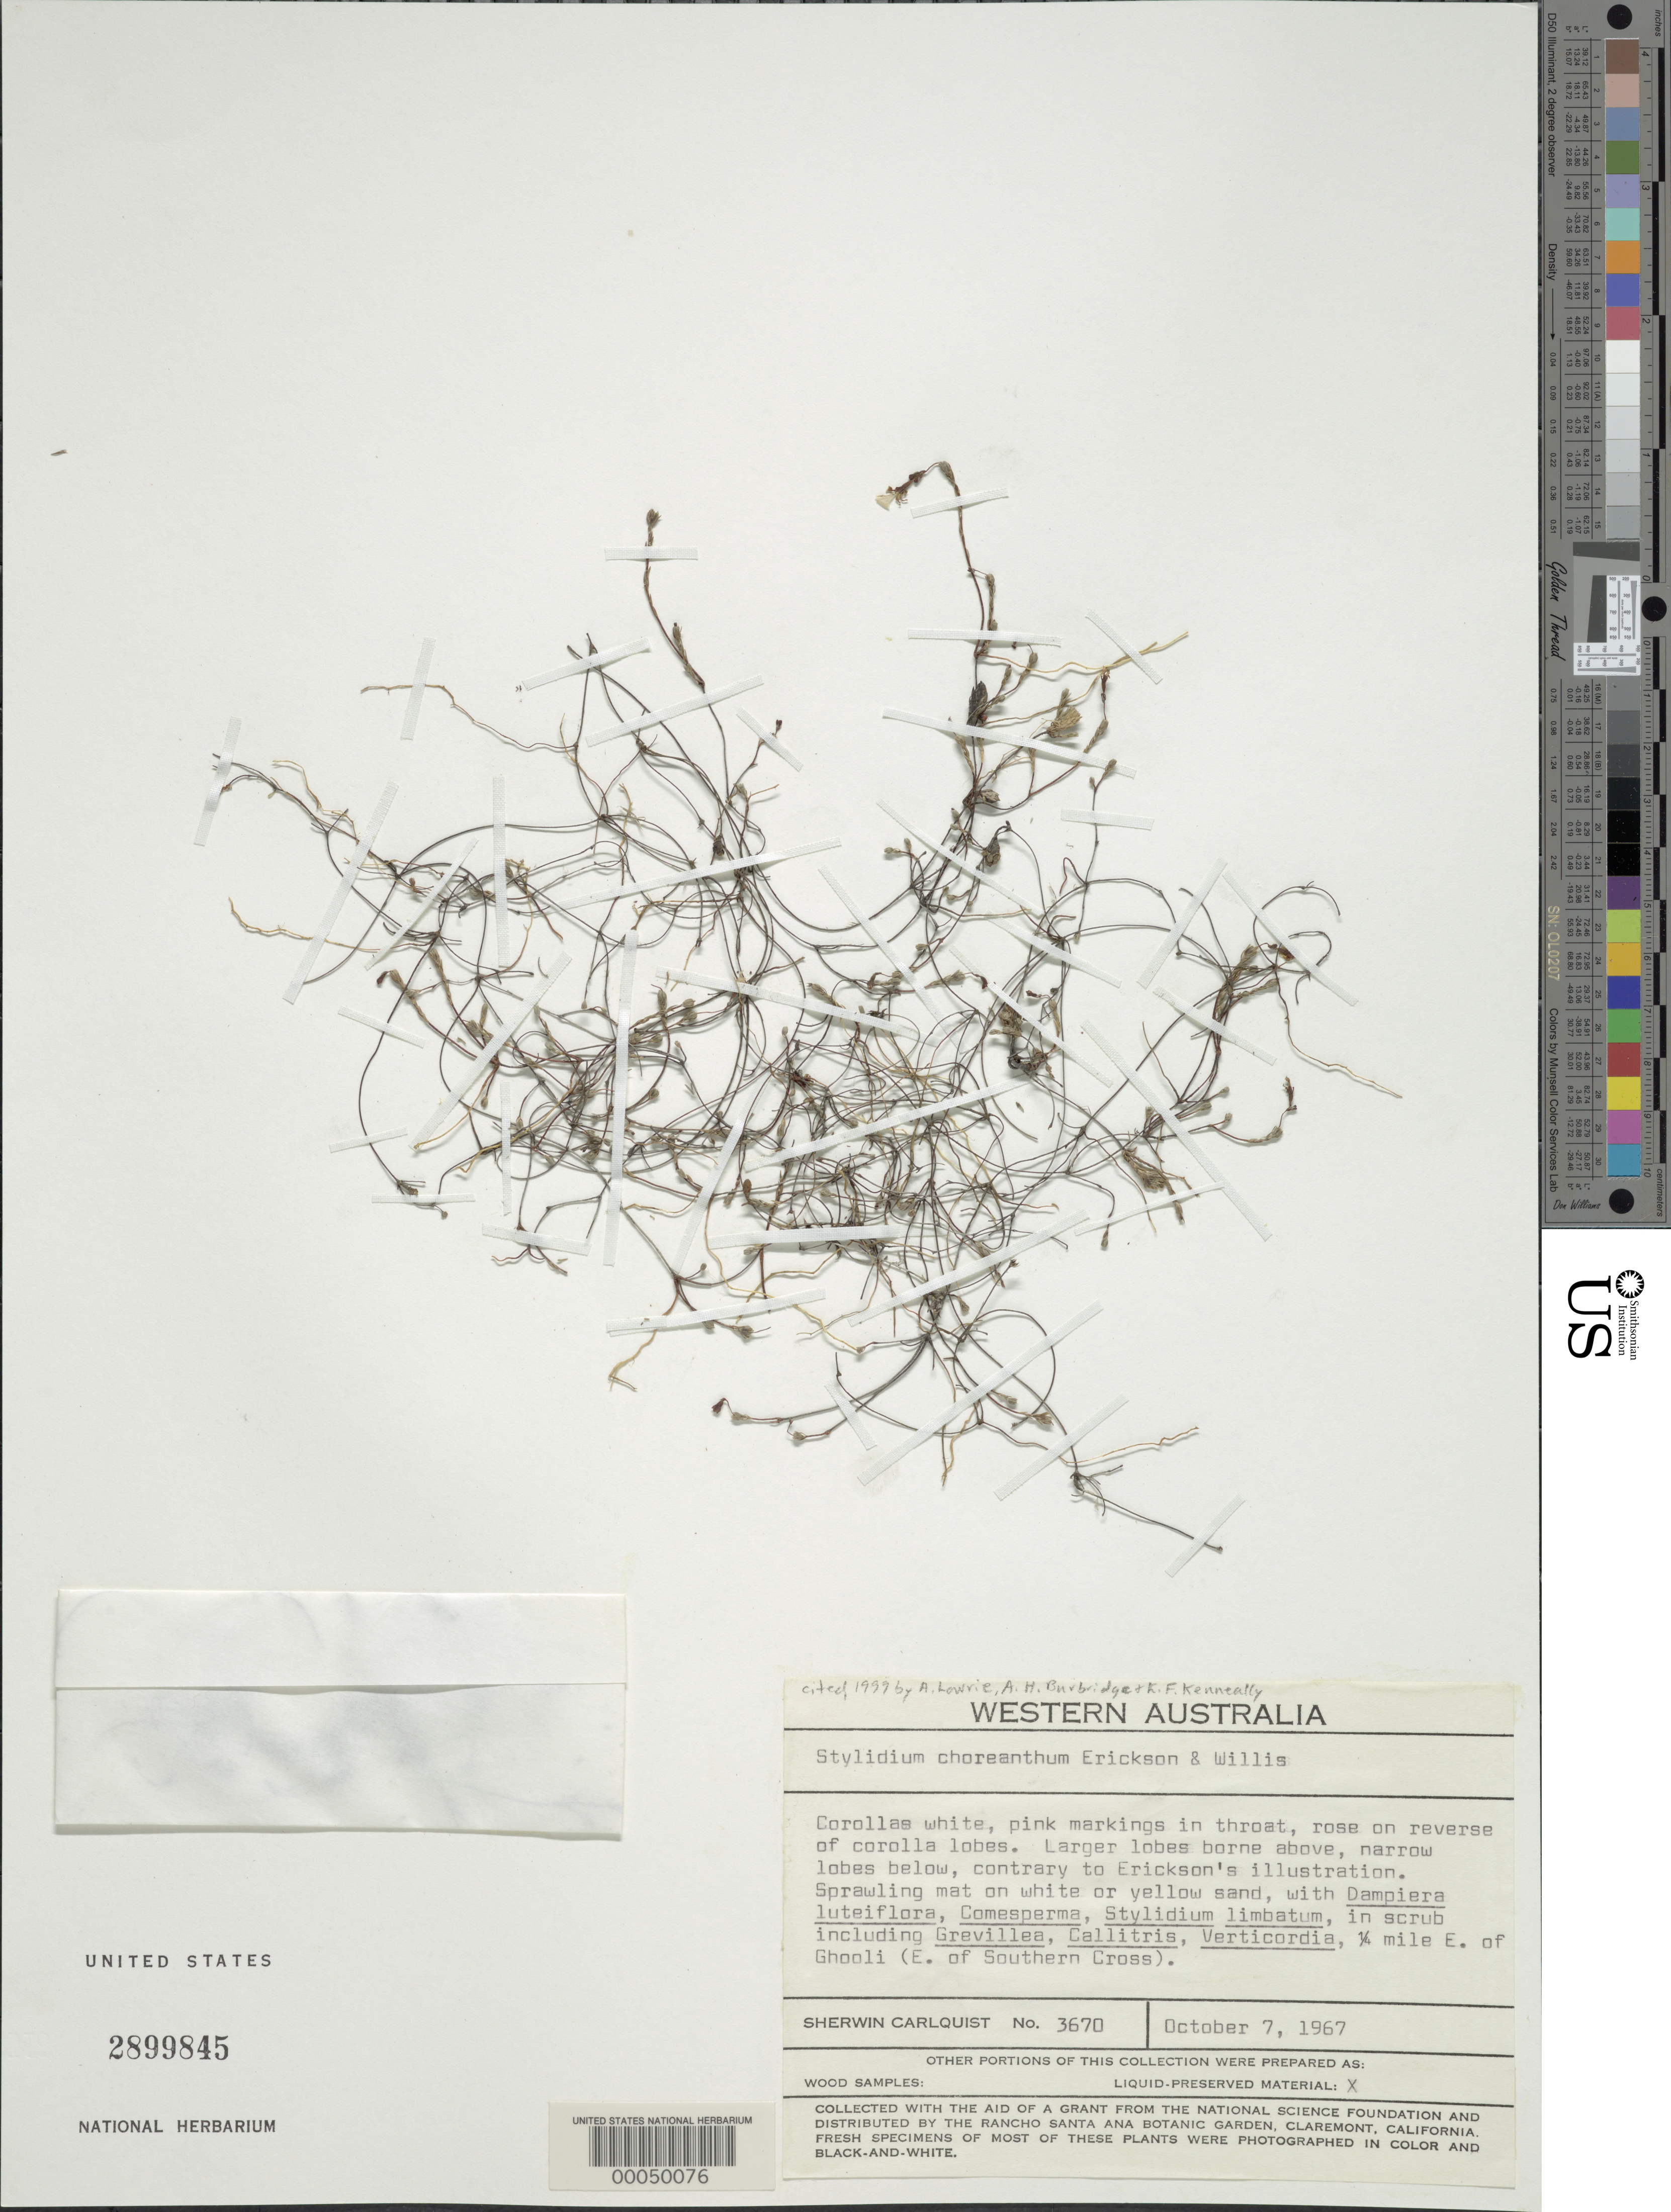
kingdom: Plantae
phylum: Tracheophyta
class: Magnoliopsida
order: Asterales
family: Stylidiaceae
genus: Stylidium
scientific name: Stylidium choreanthum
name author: F.L. Erickson & J.H. Willis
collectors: S. Carlquist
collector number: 3670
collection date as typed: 07 Oct 1967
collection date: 1967-10-07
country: Australia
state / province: Western Australia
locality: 1/4 mile e. of ghooli (e. of southern cross)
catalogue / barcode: US 2899845